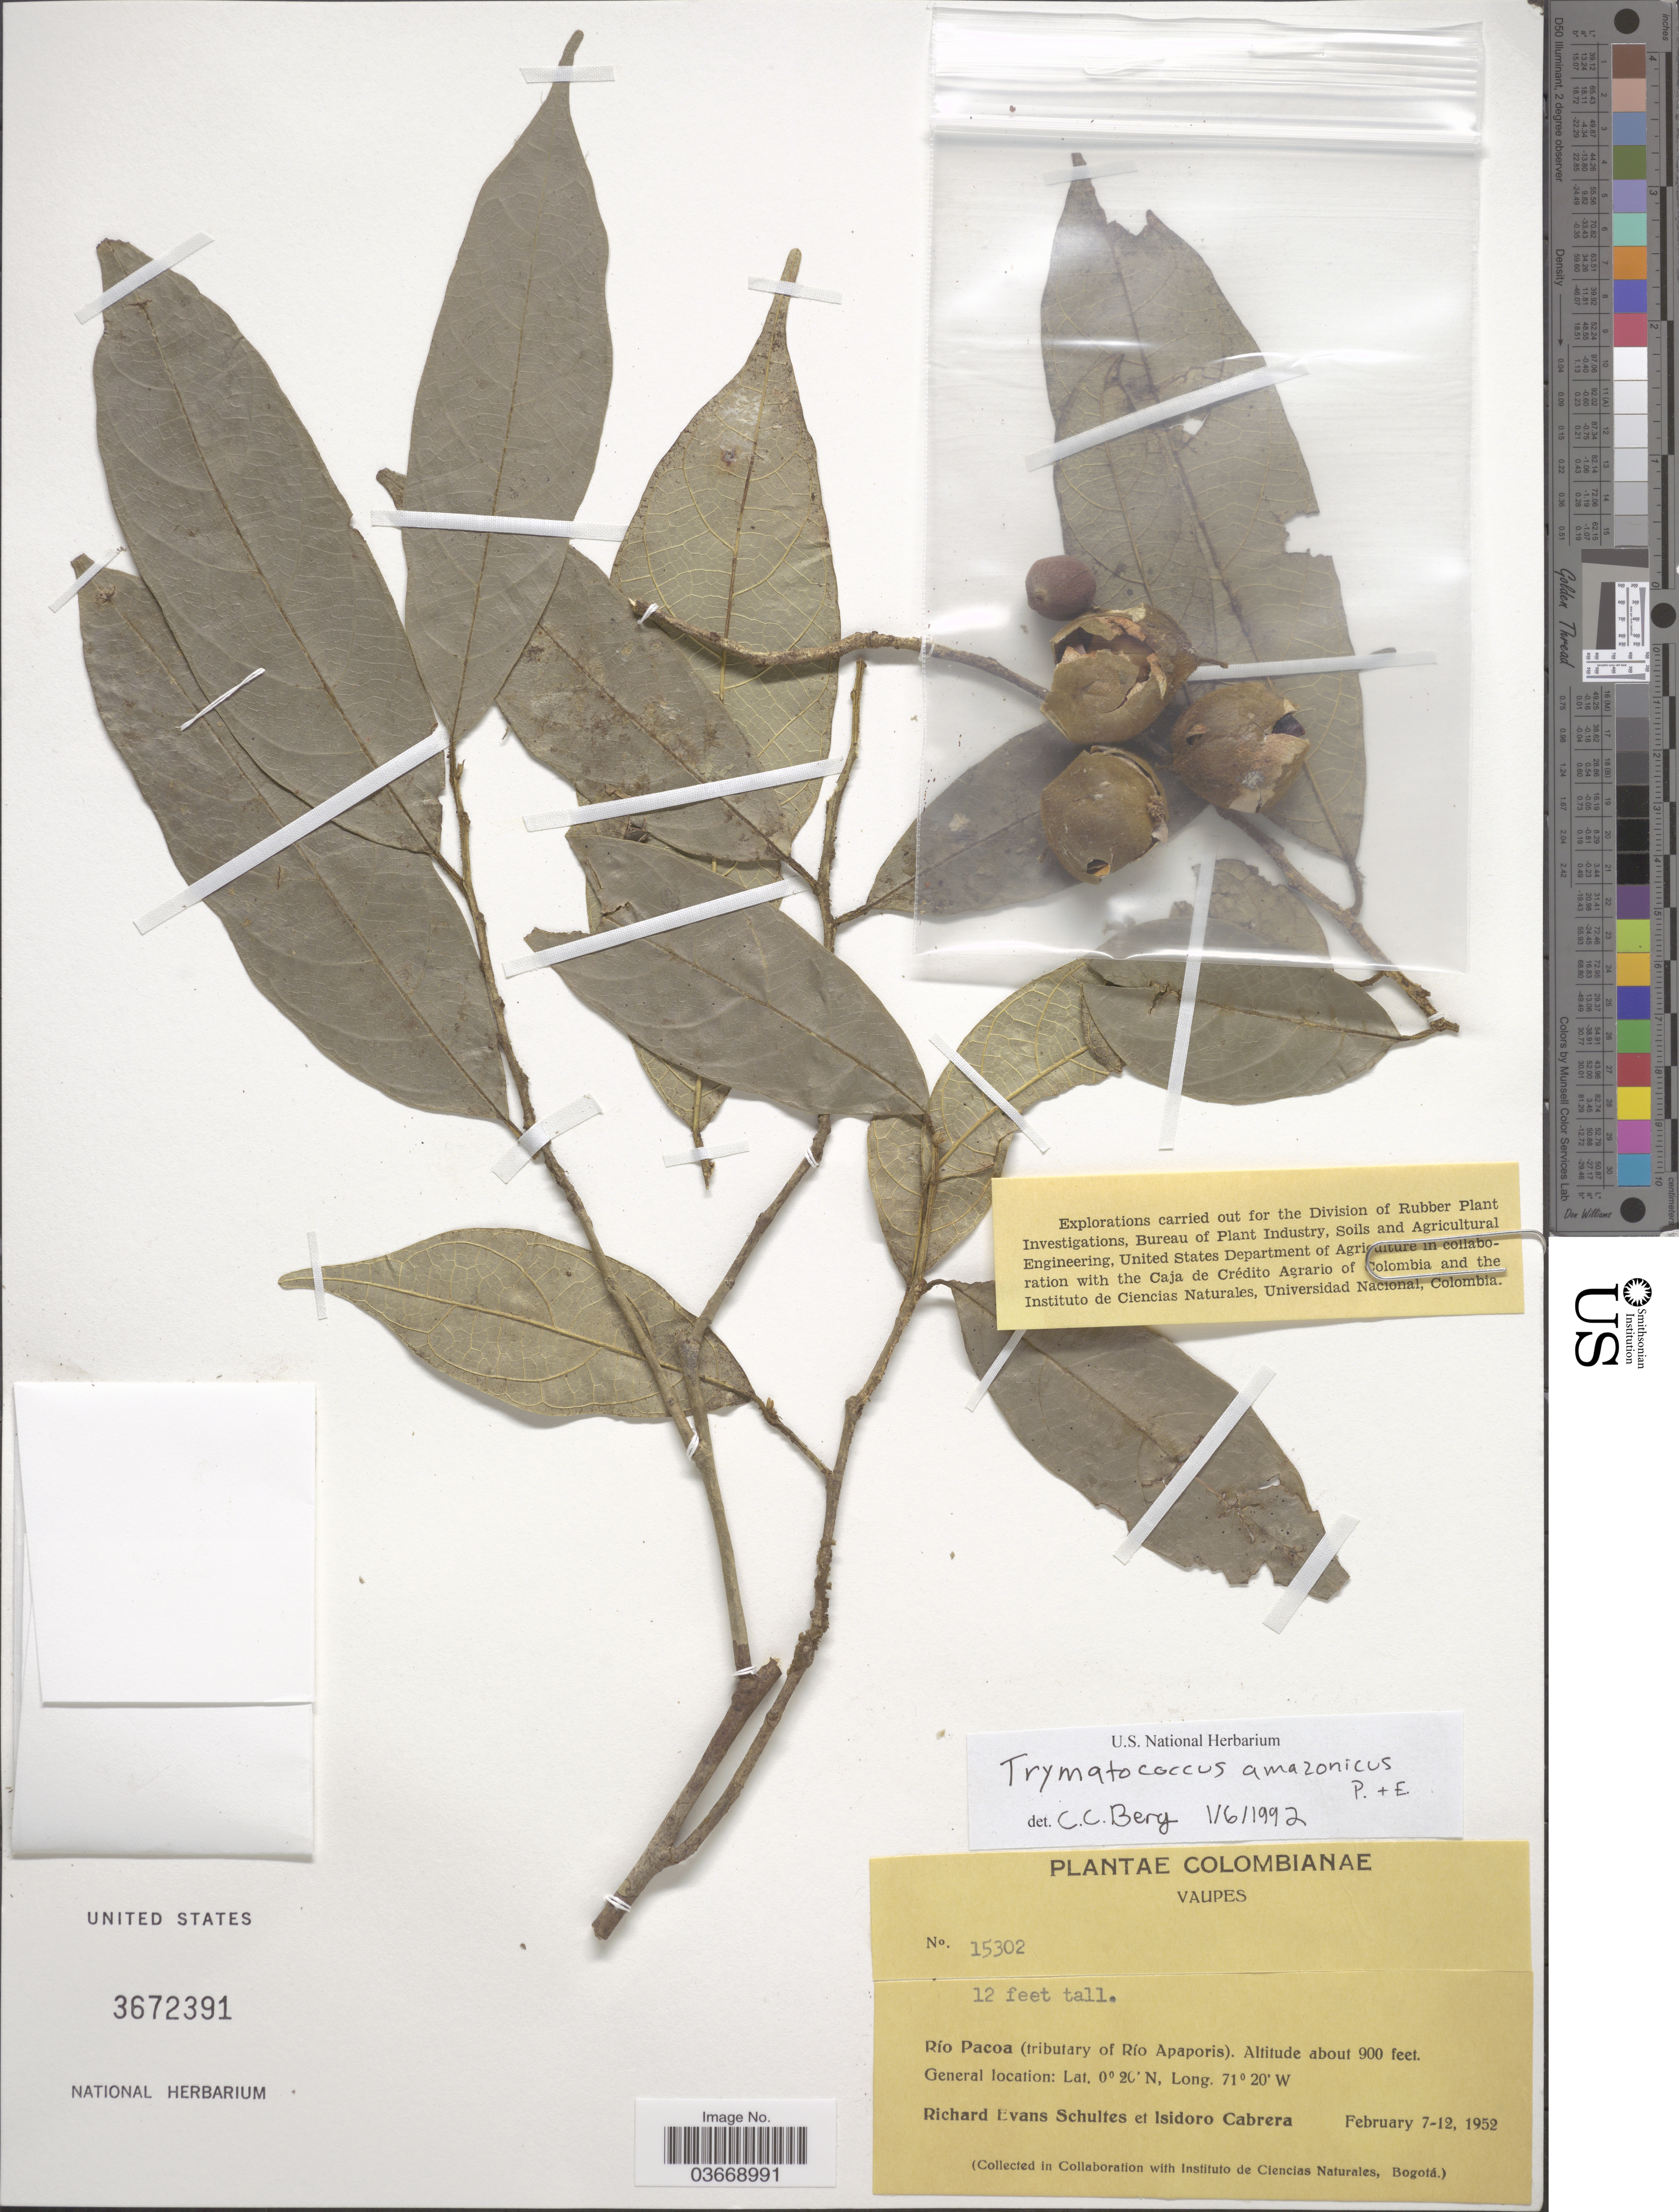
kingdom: Plantae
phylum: Tracheophyta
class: Magnoliopsida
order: Rosales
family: Moraceae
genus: Brosimum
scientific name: Brosimum amazonicum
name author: (Poepp. & Endl.) E. M. Gardner & Zerega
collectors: R. E. Schultes & I. Cabrera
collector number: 15302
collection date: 1952-02-07/1952-02-12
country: Colombia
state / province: Vaupés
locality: Río Pacoa (tributary of Río Apaporis).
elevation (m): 274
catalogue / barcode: US 3672391